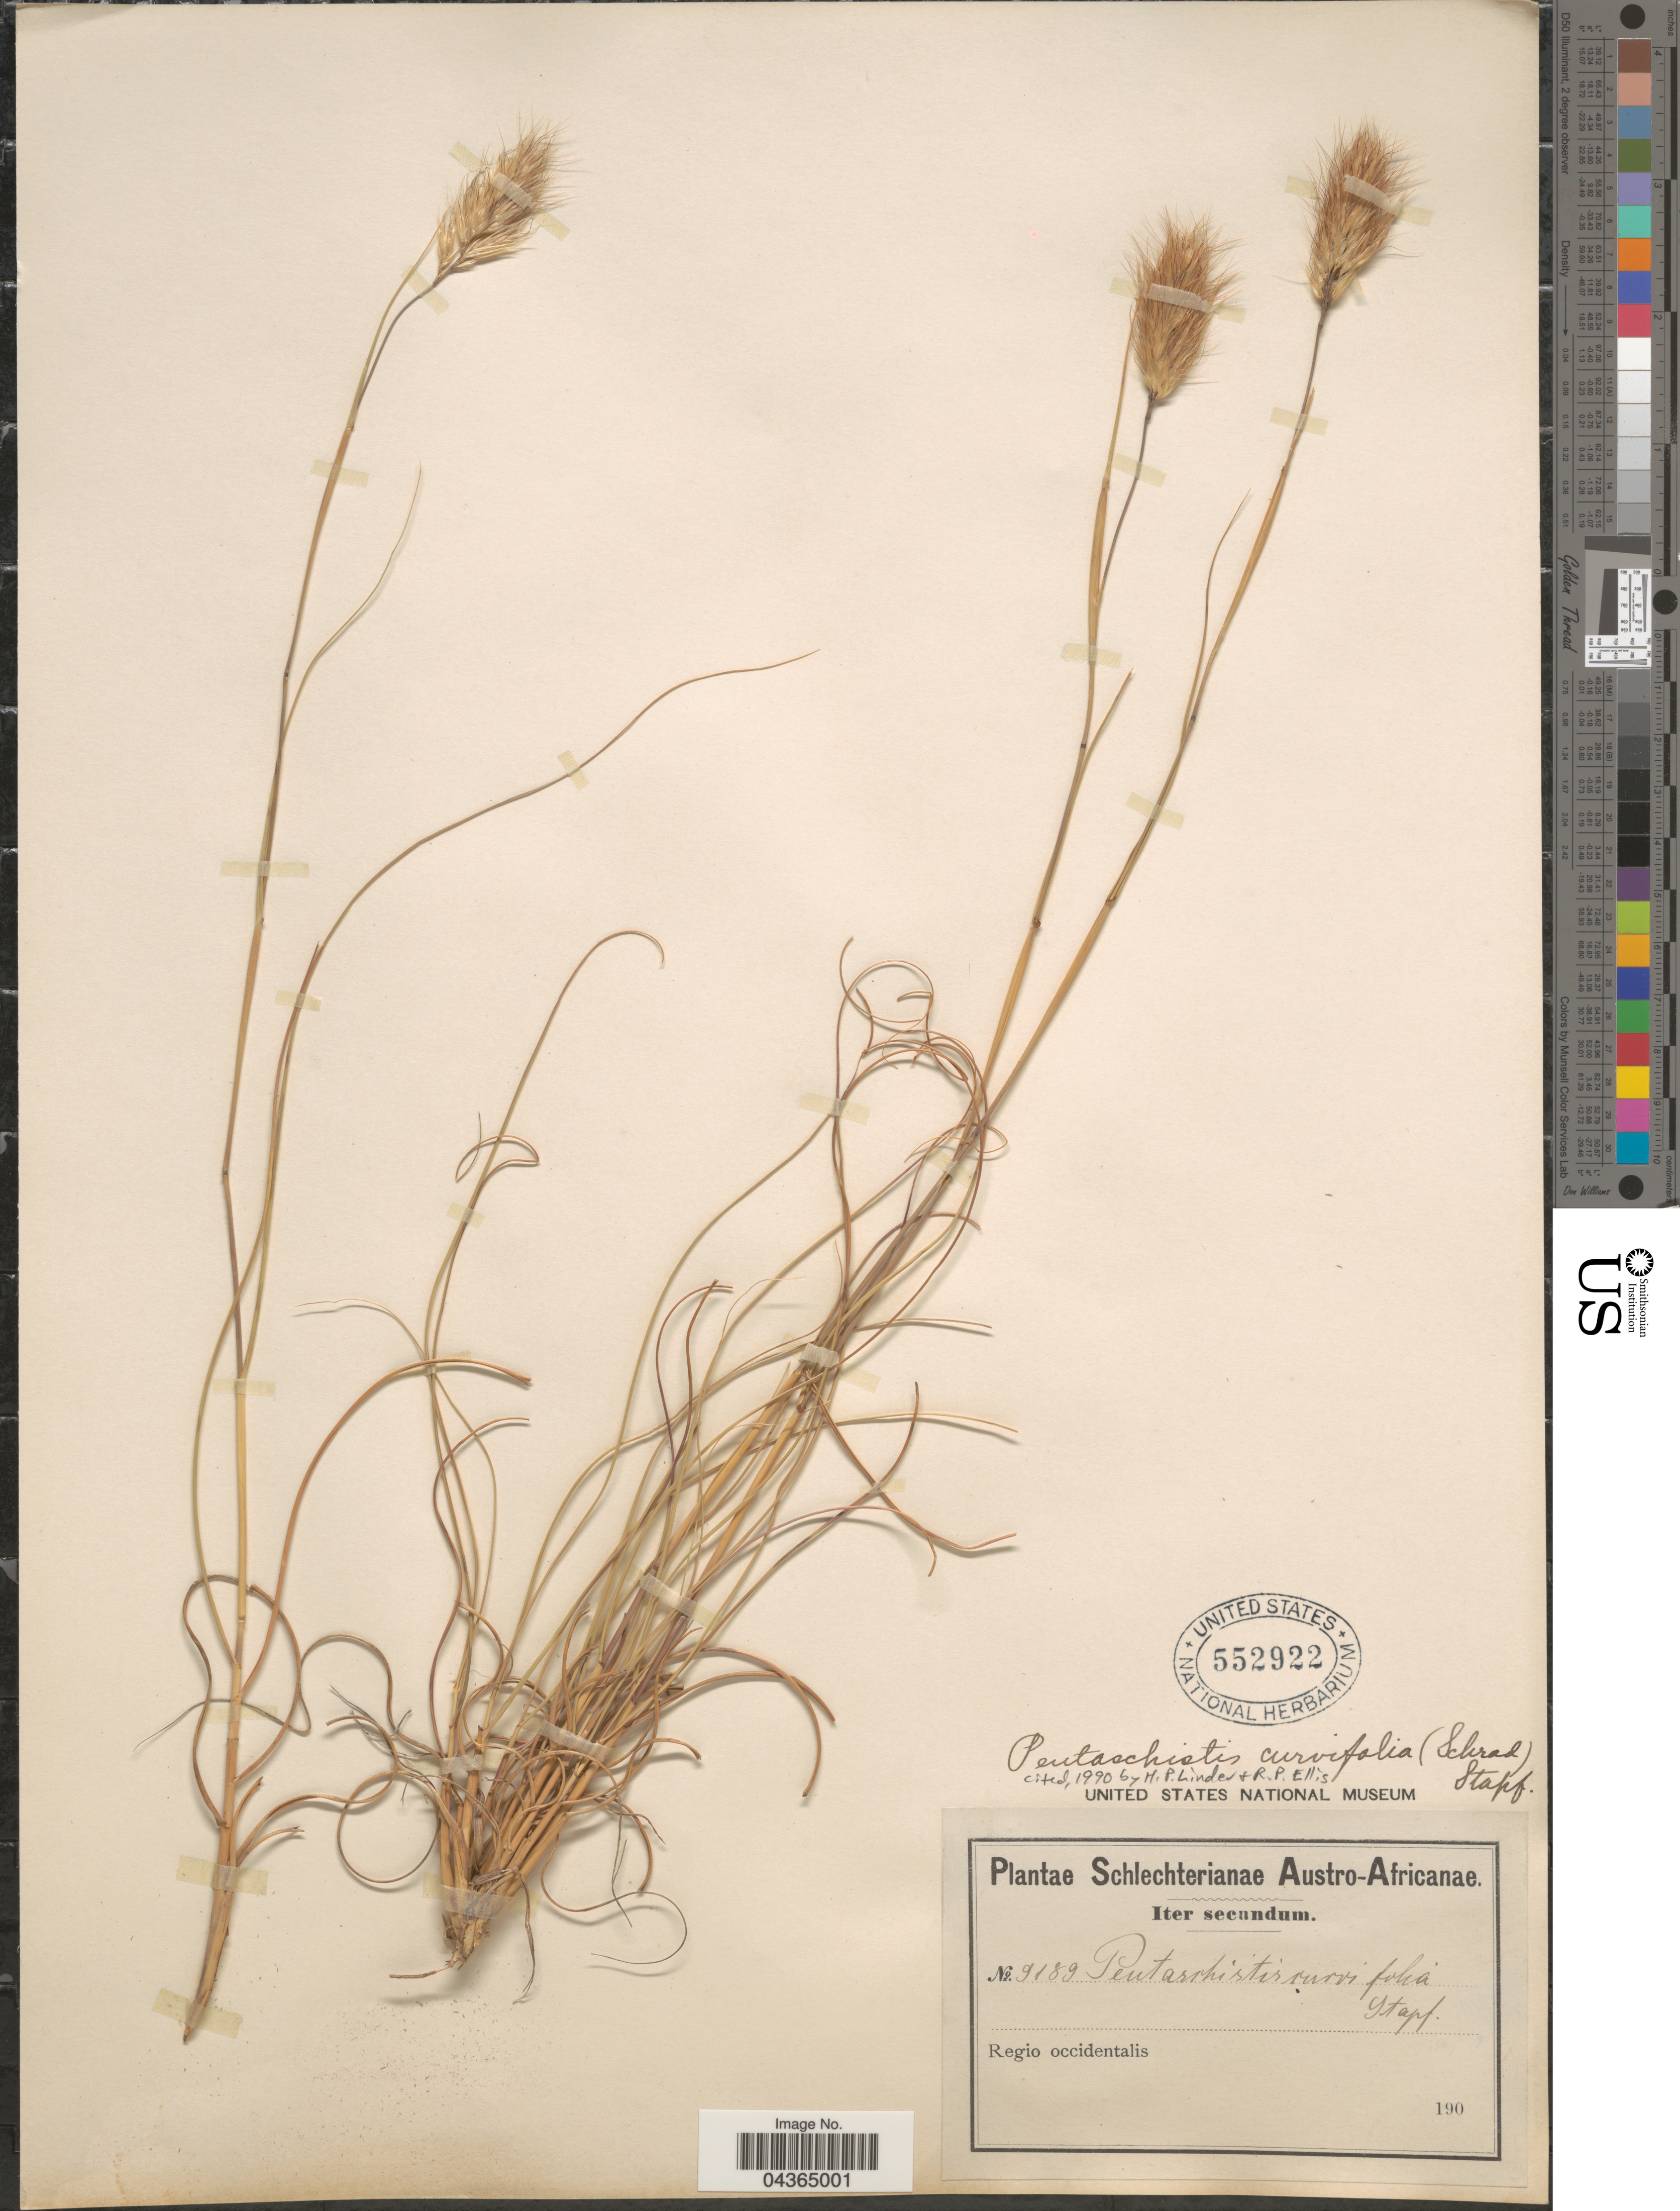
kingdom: Plantae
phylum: Tracheophyta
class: Liliopsida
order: Poales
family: Poaceae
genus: Pentameris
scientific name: Pentameris curvifolia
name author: (Schrad.) Steud.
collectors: Schlechter, --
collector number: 9189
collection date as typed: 190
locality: Austro-Africanae. Regio occidentalis.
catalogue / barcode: US 552922